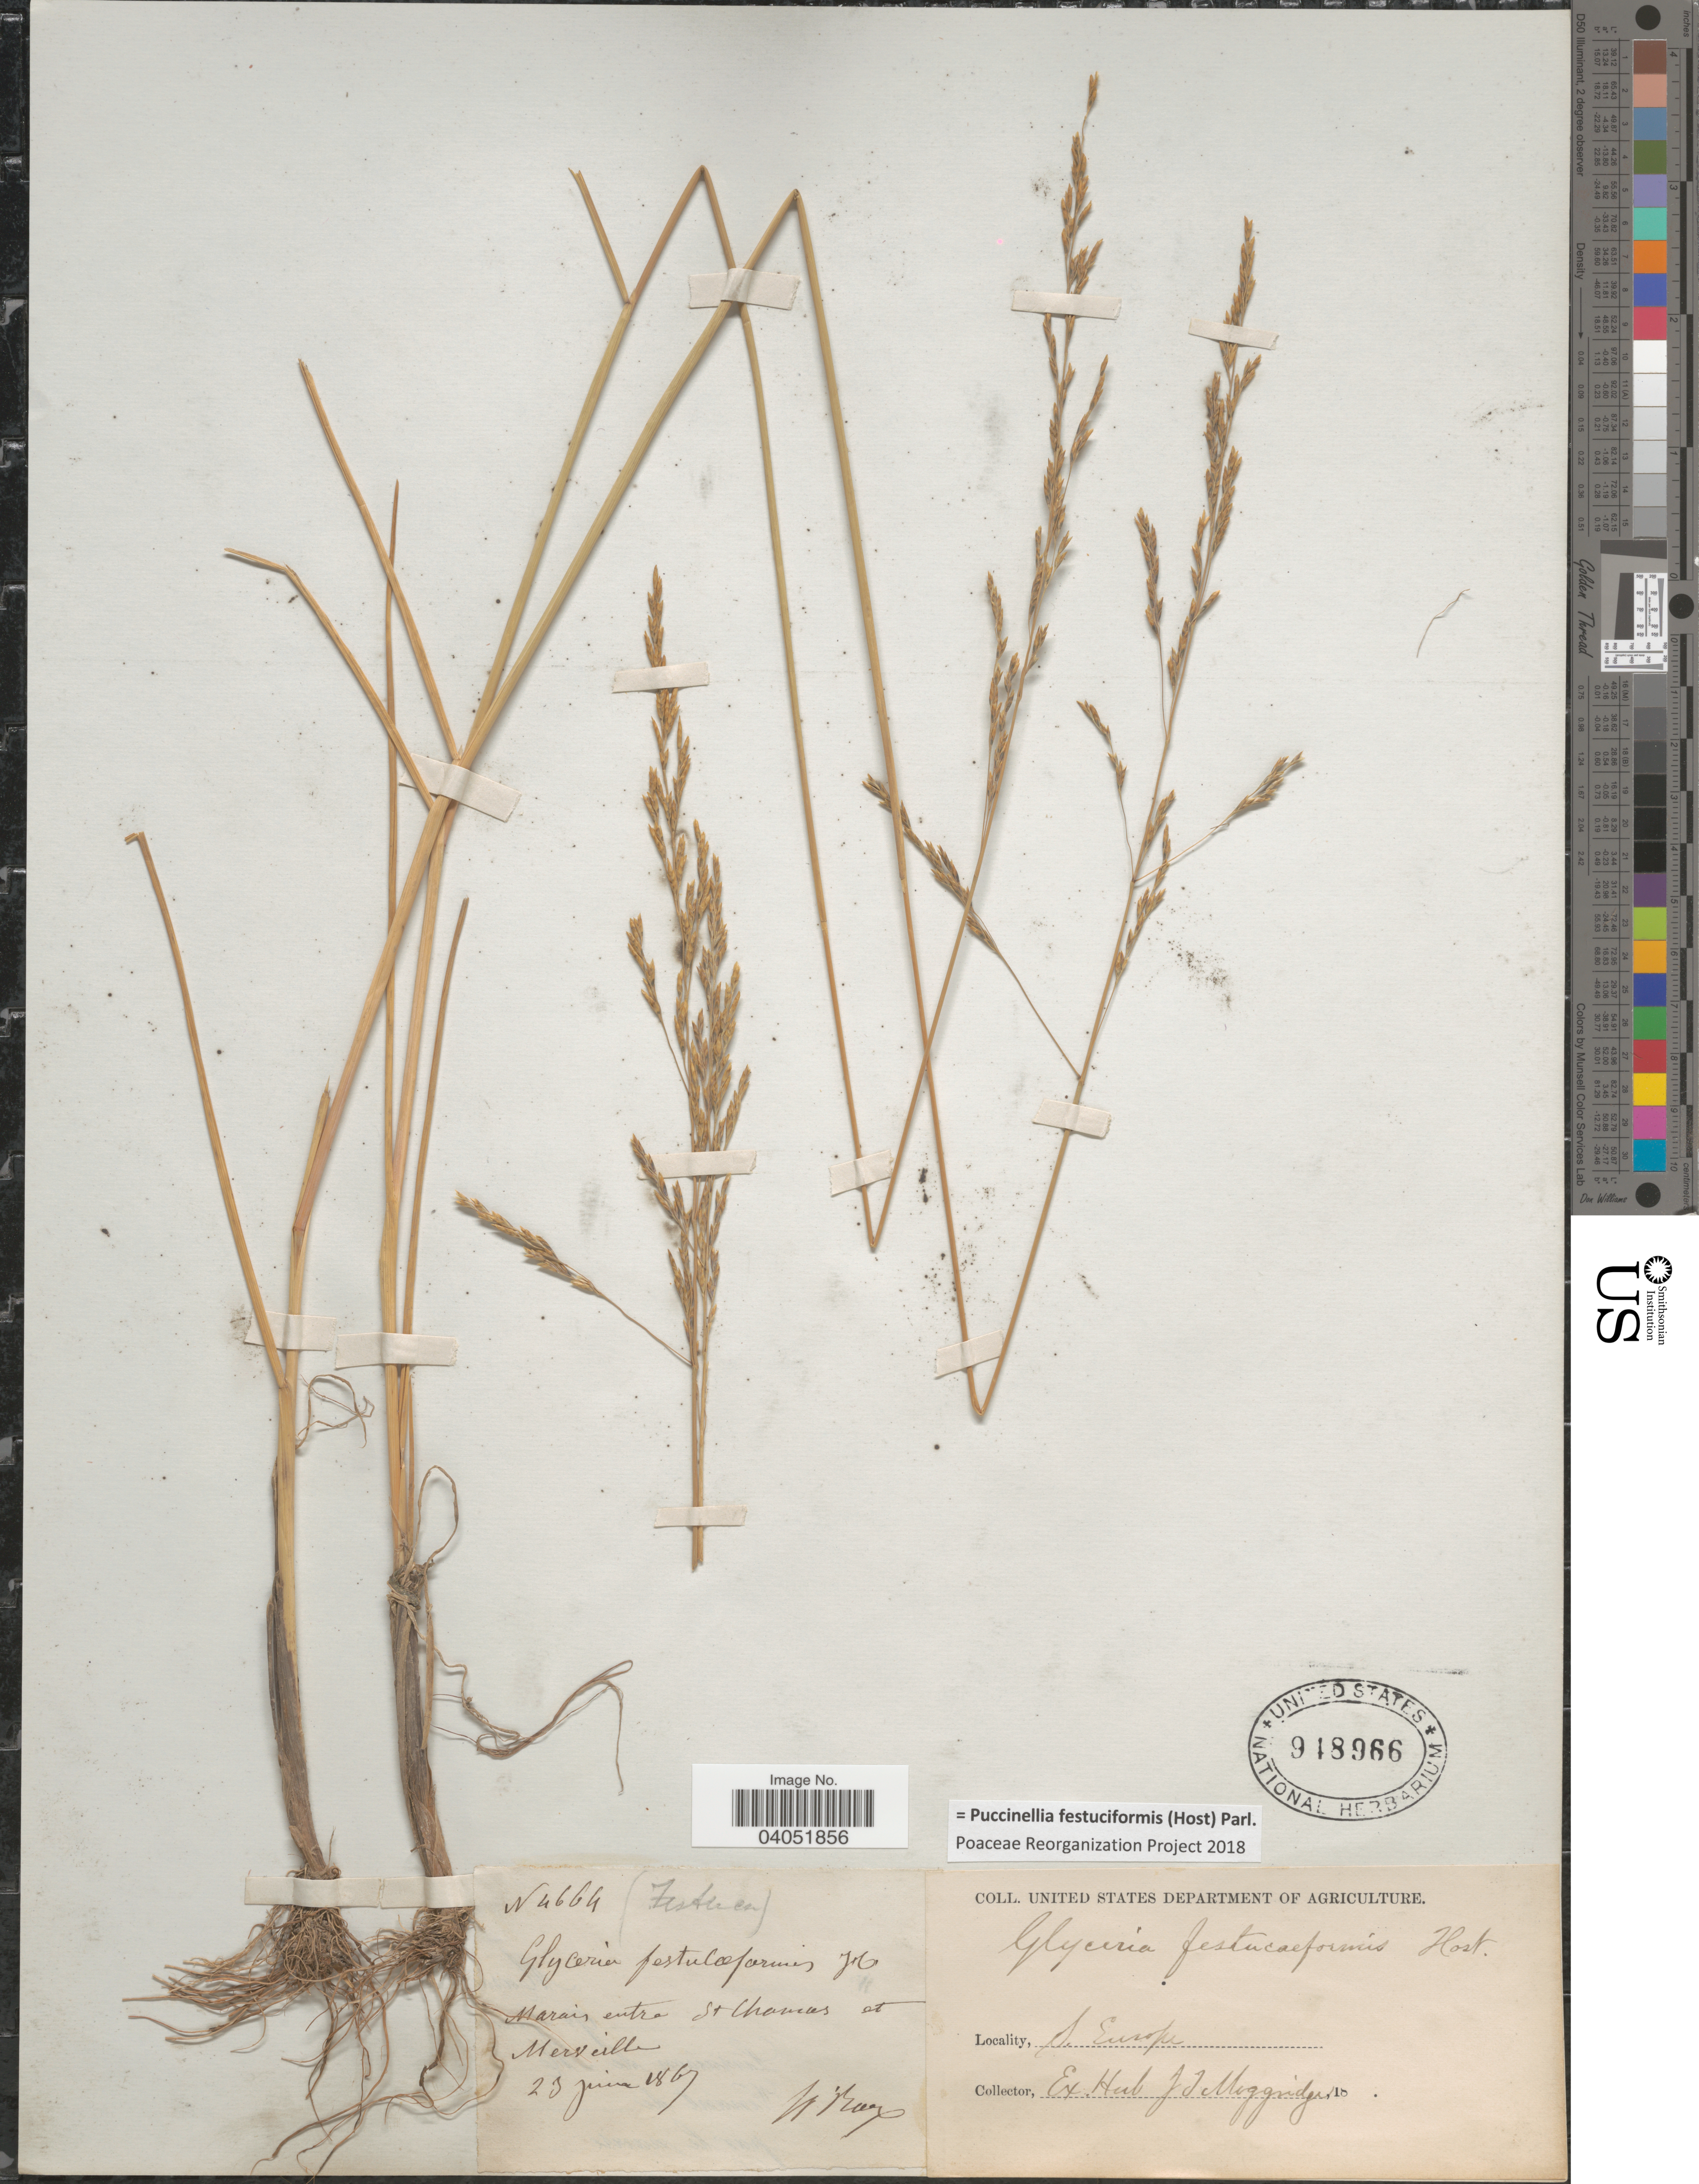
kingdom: Plantae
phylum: Tracheophyta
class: Liliopsida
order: Poales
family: Poaceae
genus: Puccinellia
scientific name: Puccinellia festuciformis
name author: (Host) Parl.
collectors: -. le Roux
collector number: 4664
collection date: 1867-06-23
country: France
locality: Marais entra St. Chamas ad Merveille. S. Europe.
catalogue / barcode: US 948986